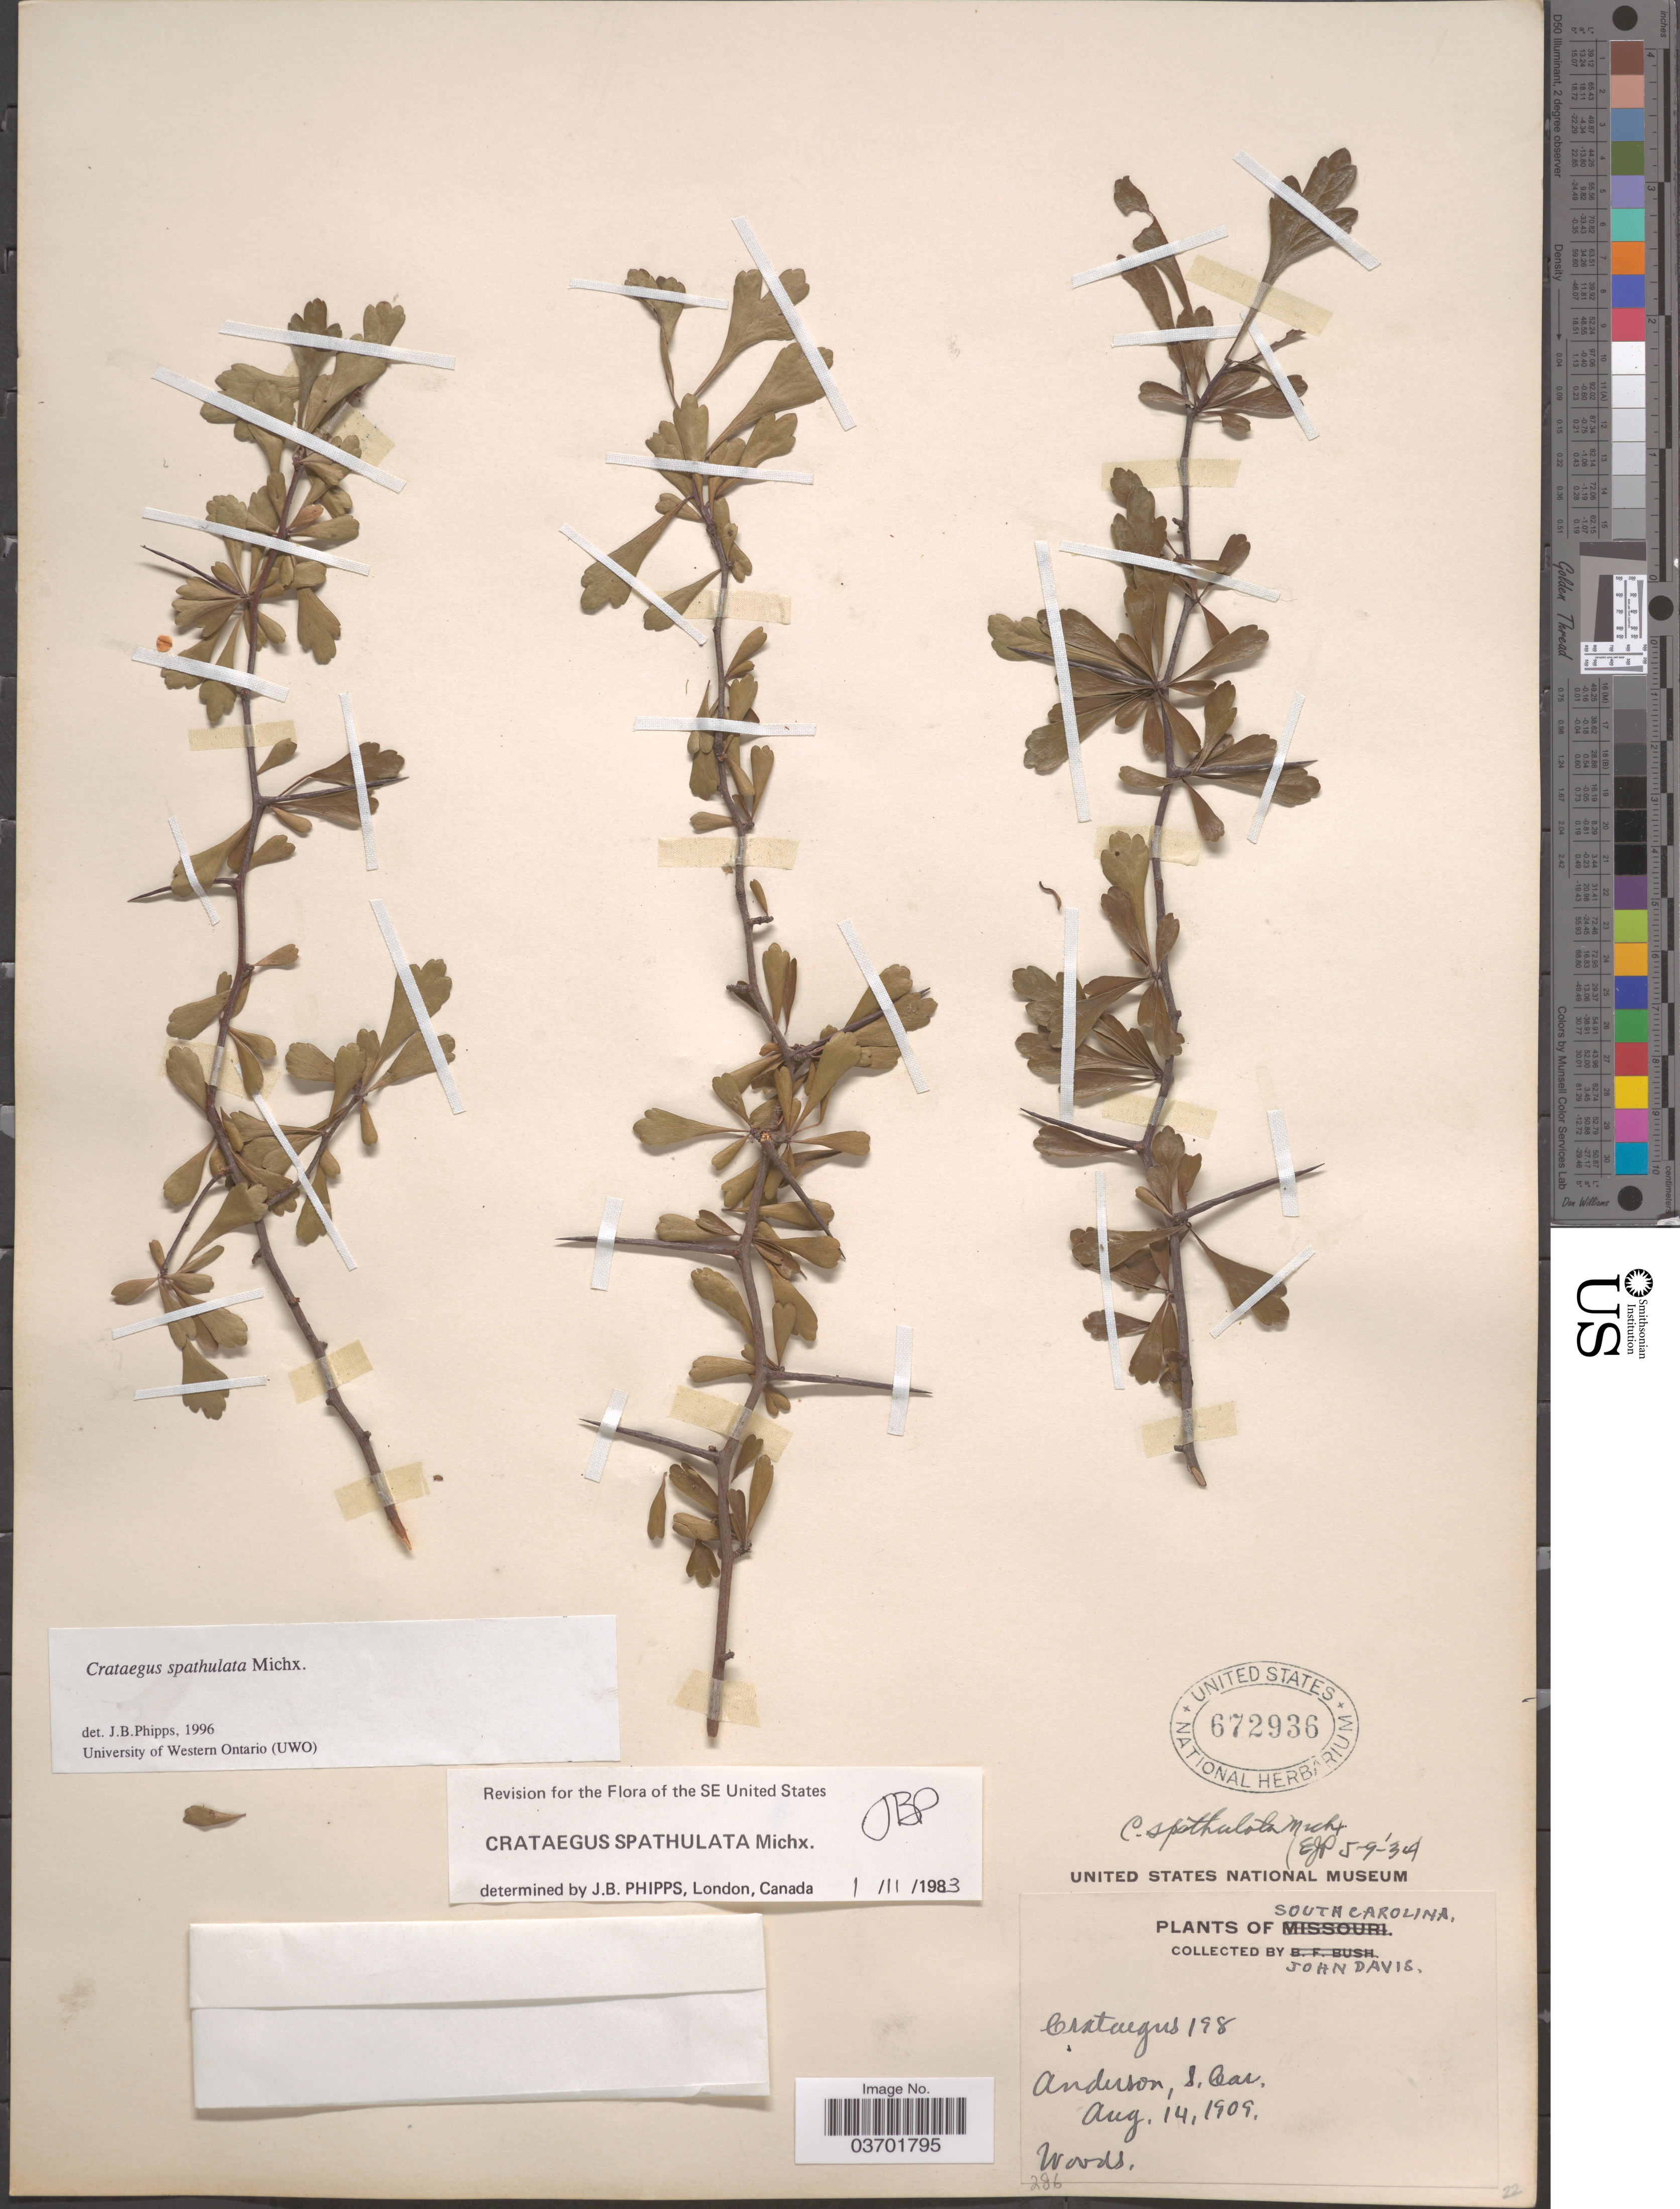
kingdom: Plantae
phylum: Tracheophyta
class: Magnoliopsida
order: Rosales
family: Rosaceae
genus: Crataegus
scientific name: Crataegus spathulata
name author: Michx.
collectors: J. Davis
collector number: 198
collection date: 1909-08-14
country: United States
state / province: South Carolina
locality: Anderson.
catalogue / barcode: US 672936